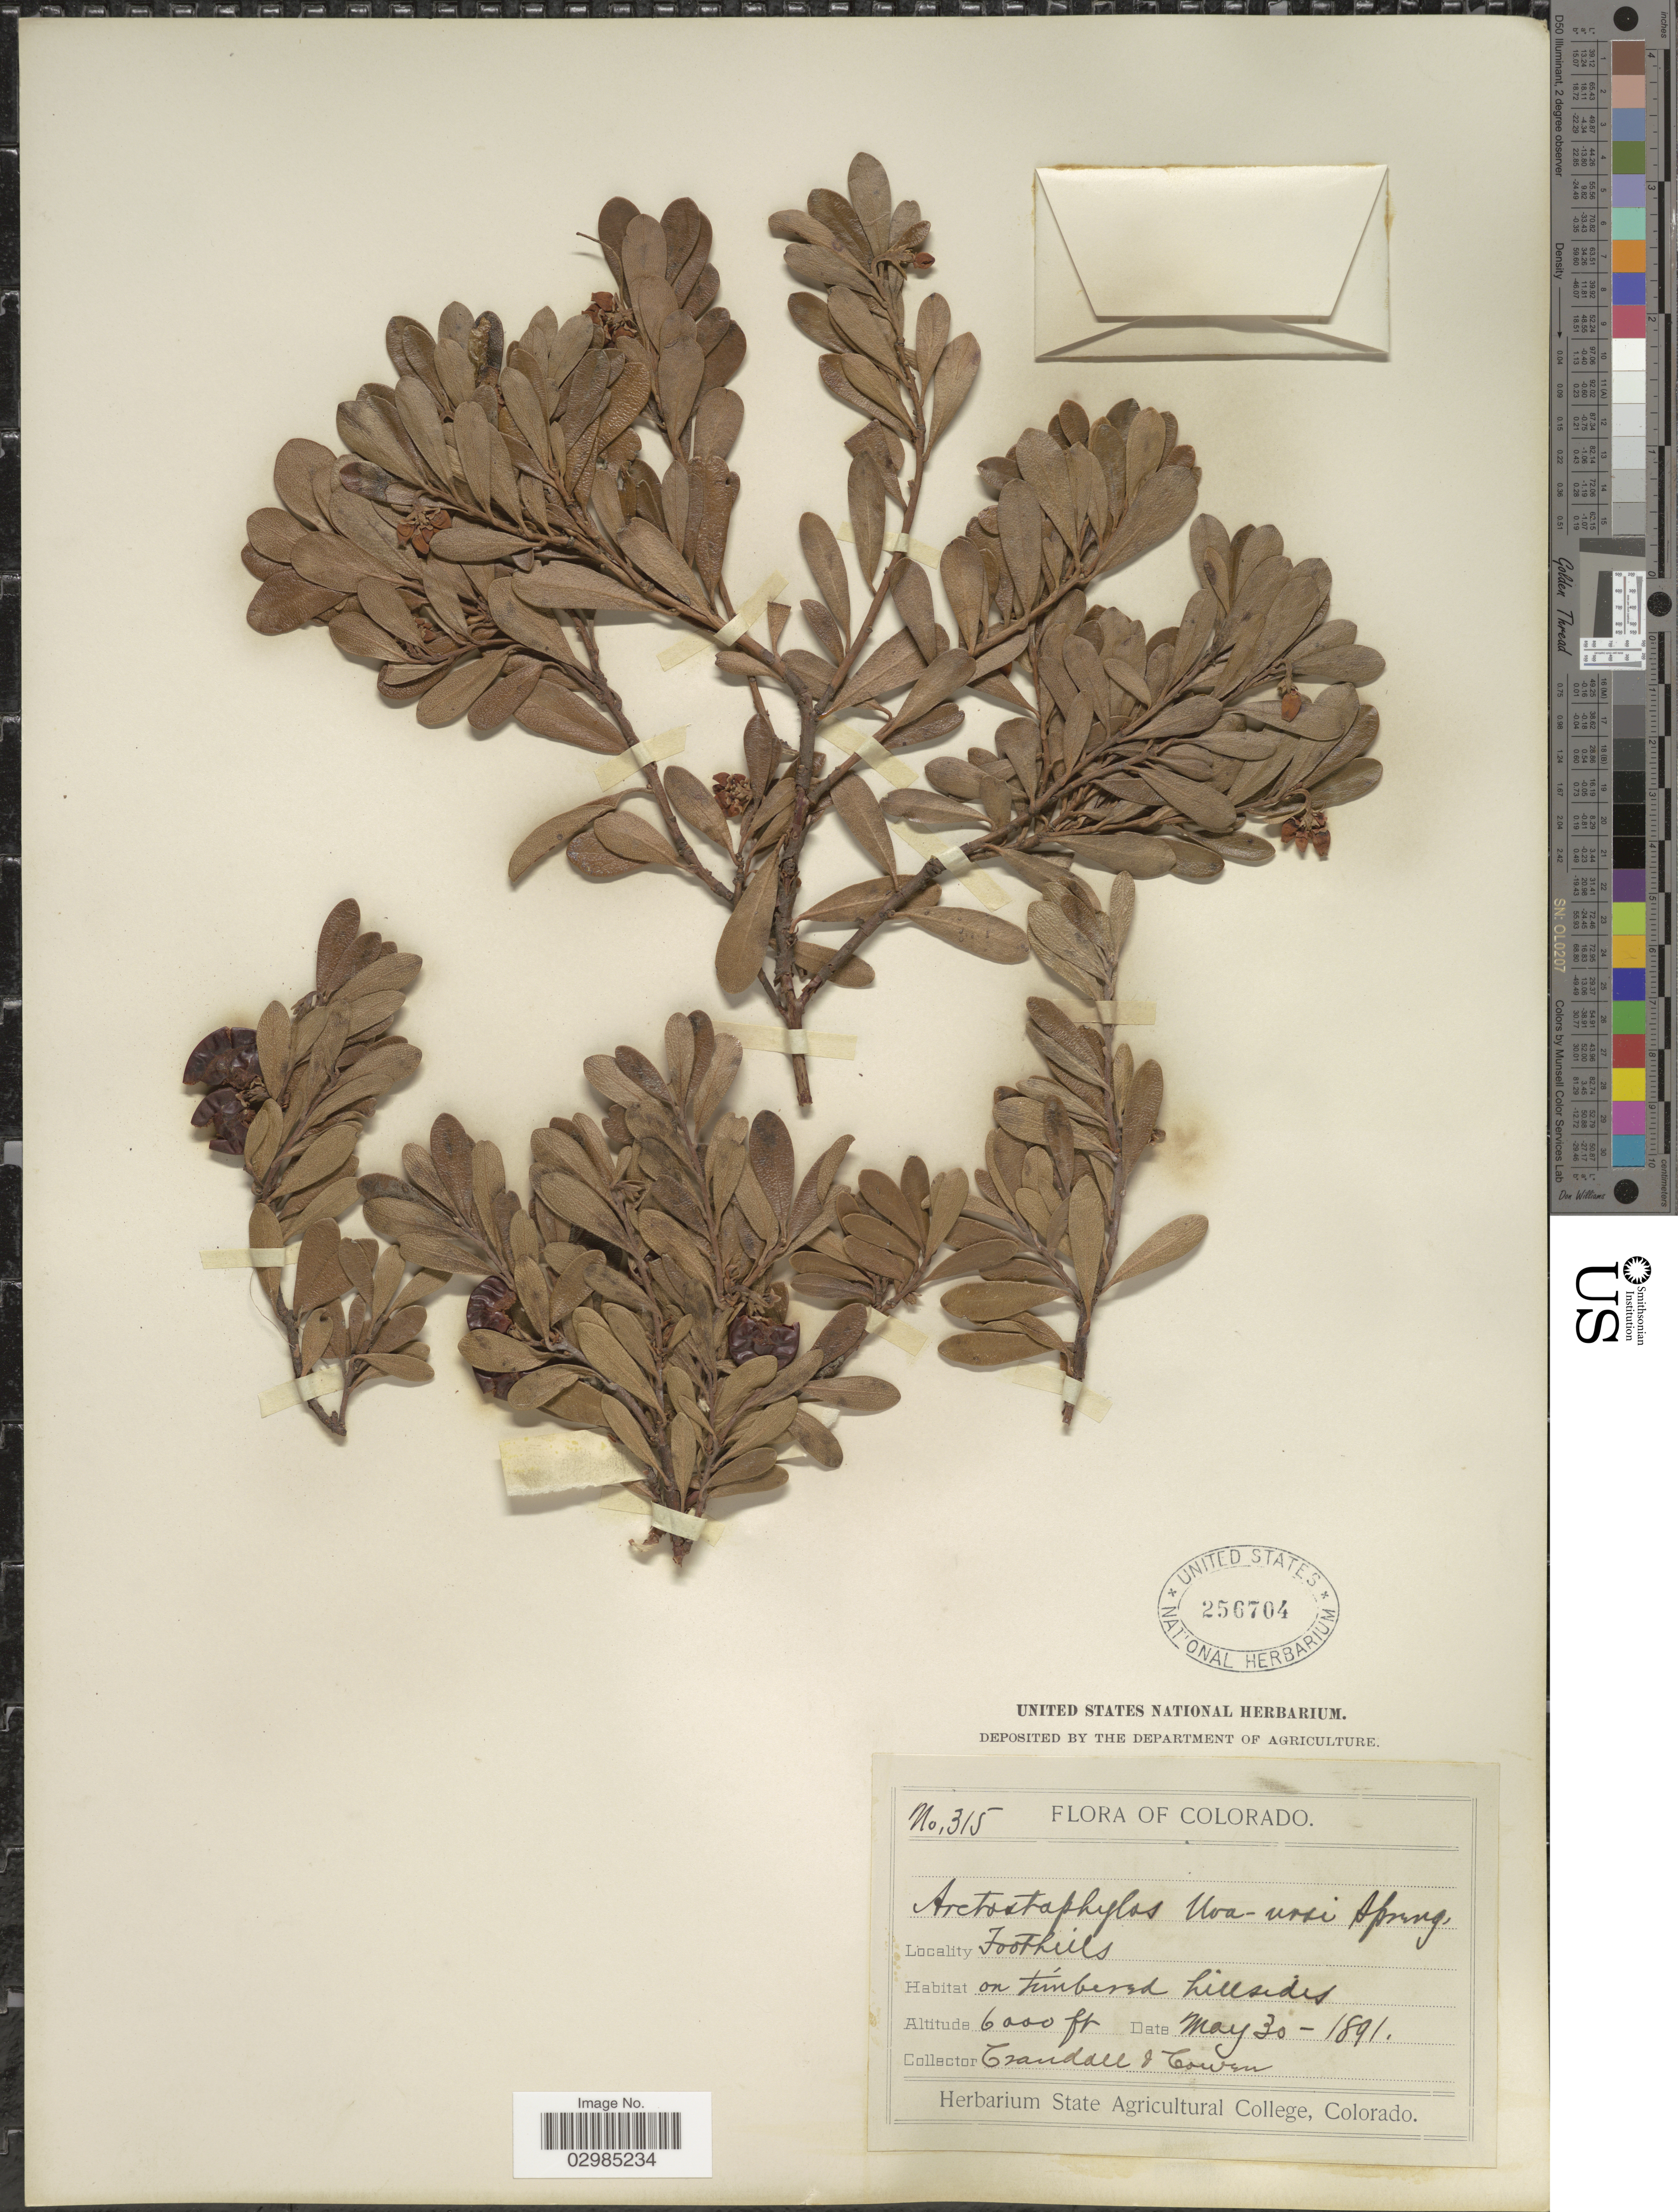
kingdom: Plantae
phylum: Tracheophyta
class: Magnoliopsida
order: Ericales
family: Ericaceae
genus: Arctostaphylos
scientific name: Arctostaphylos uva-ursi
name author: (L.) Spreng.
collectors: -. Crandall & -. Cowen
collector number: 315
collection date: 1891-05-30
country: United States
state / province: Colorado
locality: Foothills.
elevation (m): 1829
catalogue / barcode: US 256704